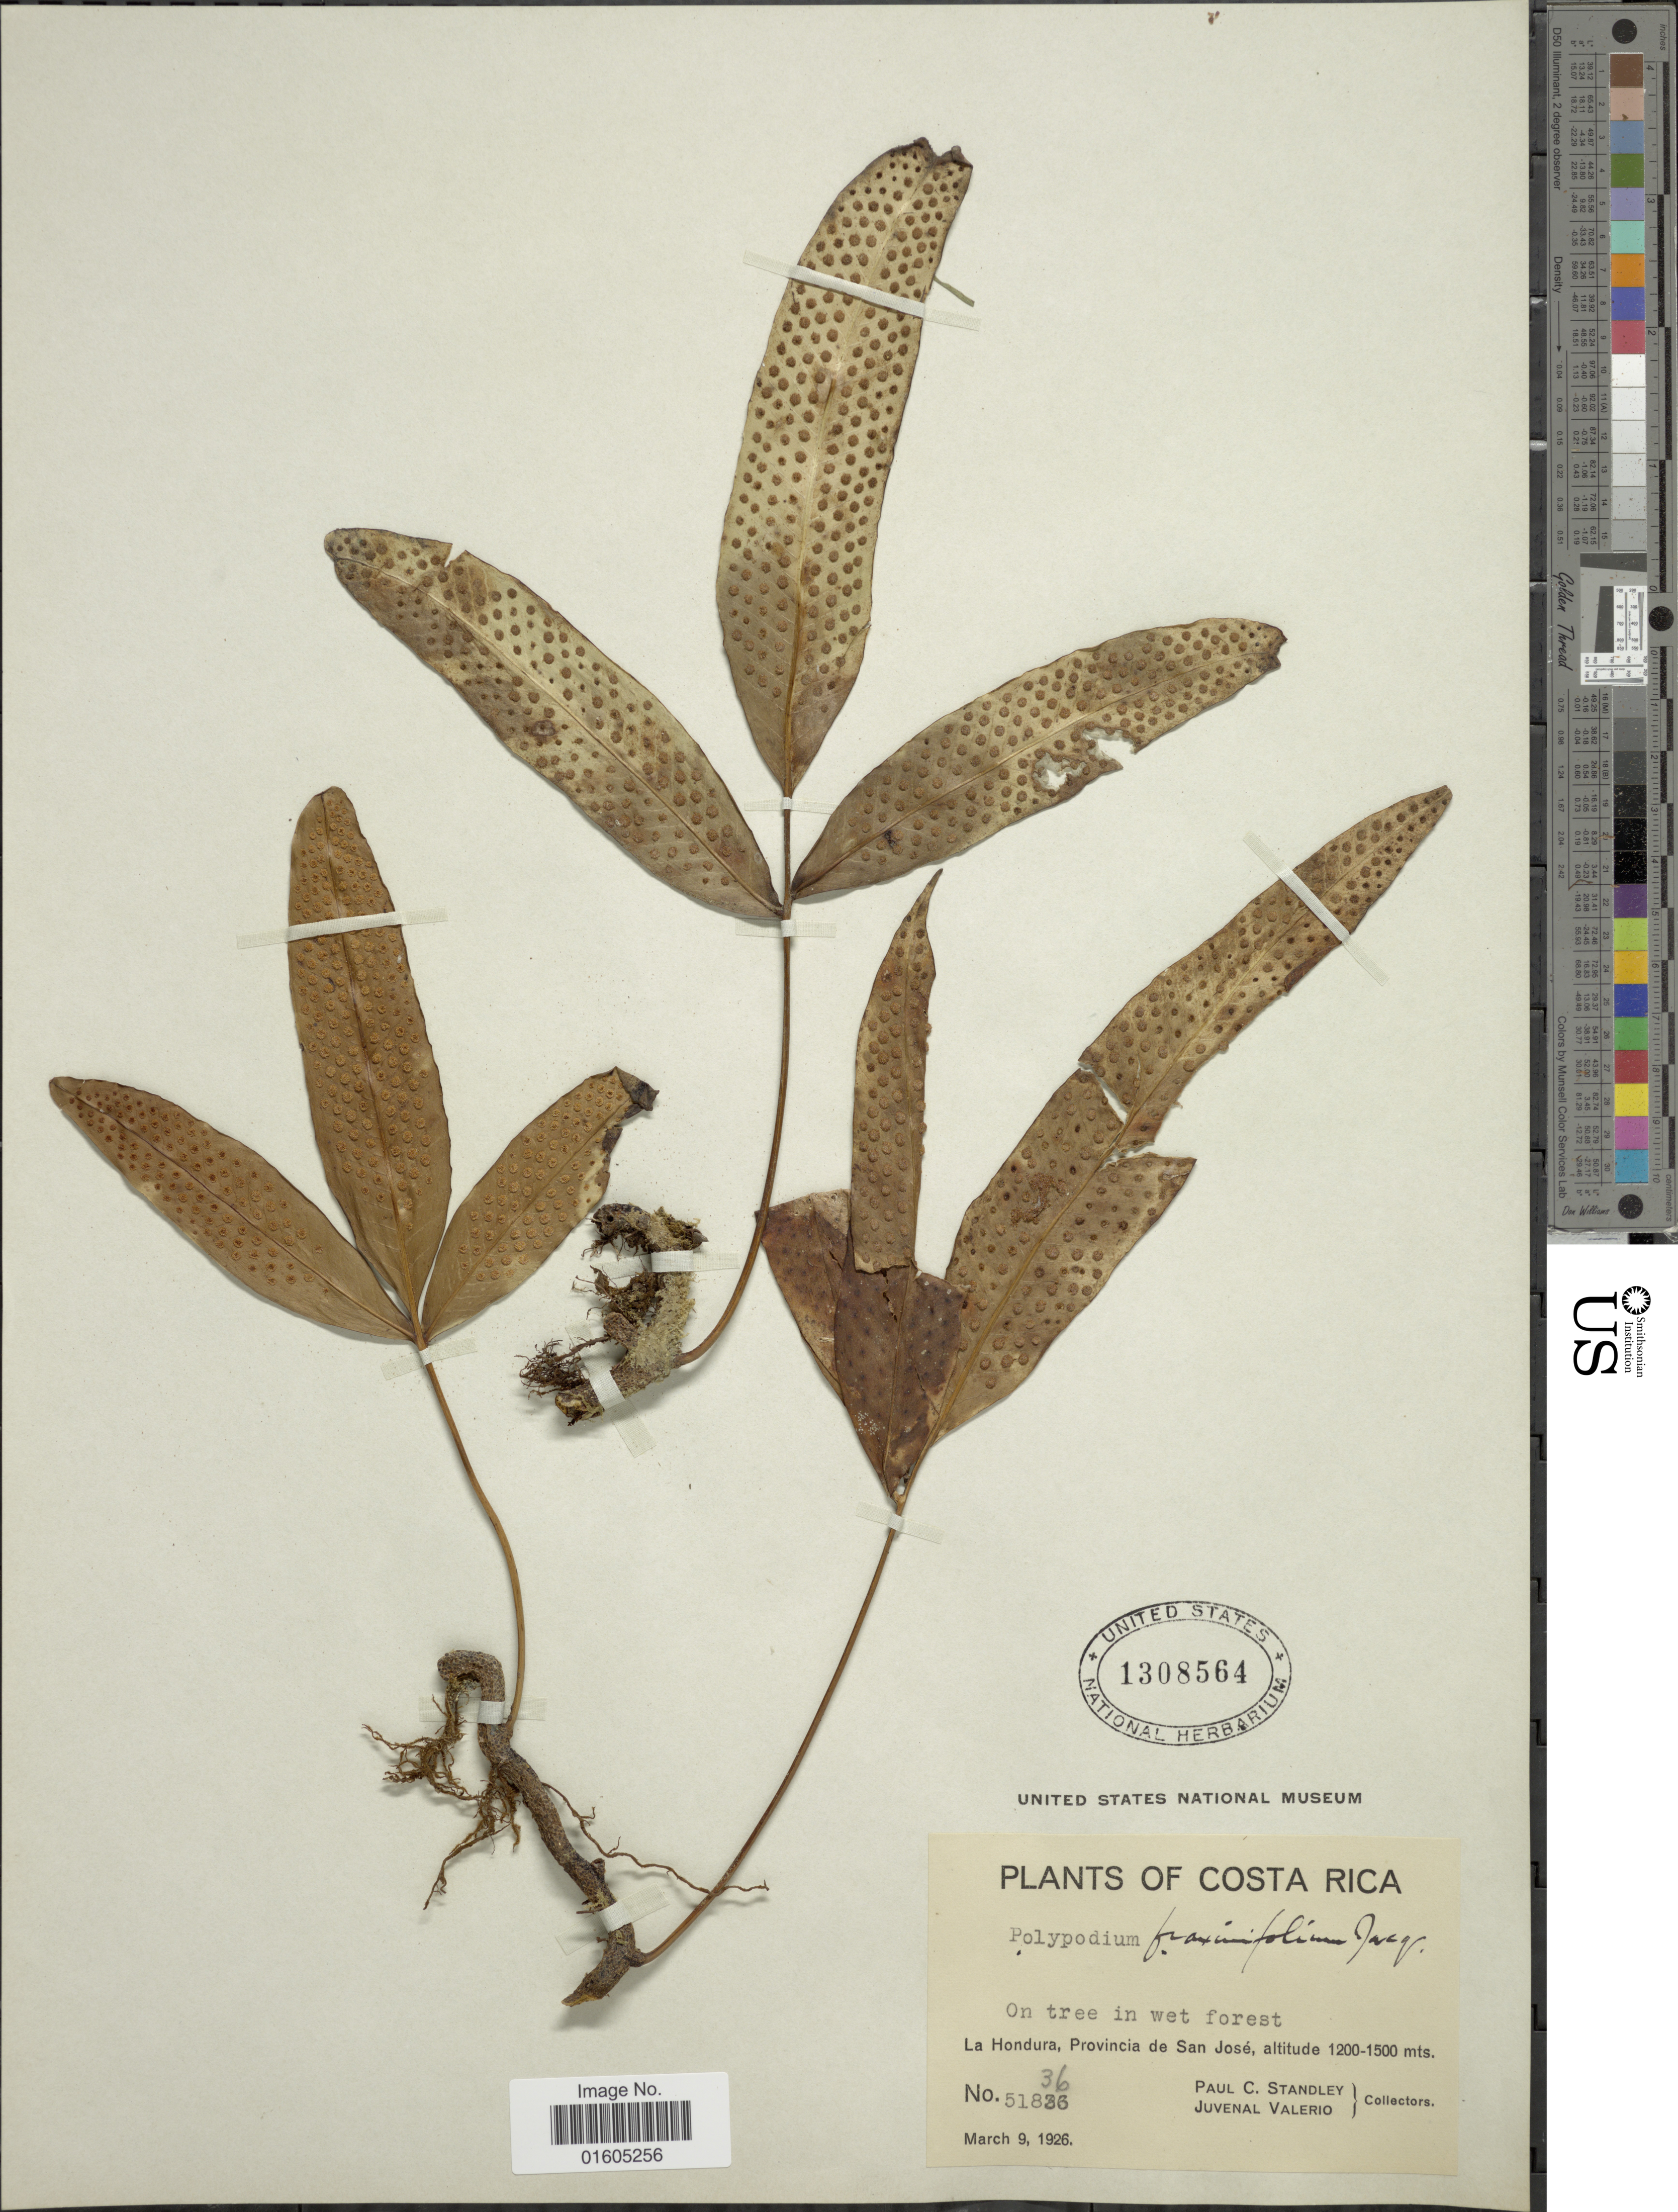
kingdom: Plantae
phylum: Tracheophyta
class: Polypodiopsida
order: Polypodiales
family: Polypodiaceae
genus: Serpocaulon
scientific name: Serpocaulon fraxinifolium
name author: (Jacq.) A.R. Sm.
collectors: P. C. Standley & J. Valerio R.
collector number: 51836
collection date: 1926-03-09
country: Costa Rica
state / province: San José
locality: Costa Rica. La Hondura, Provincia de San Jose.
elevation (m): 1200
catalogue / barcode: US 1308564